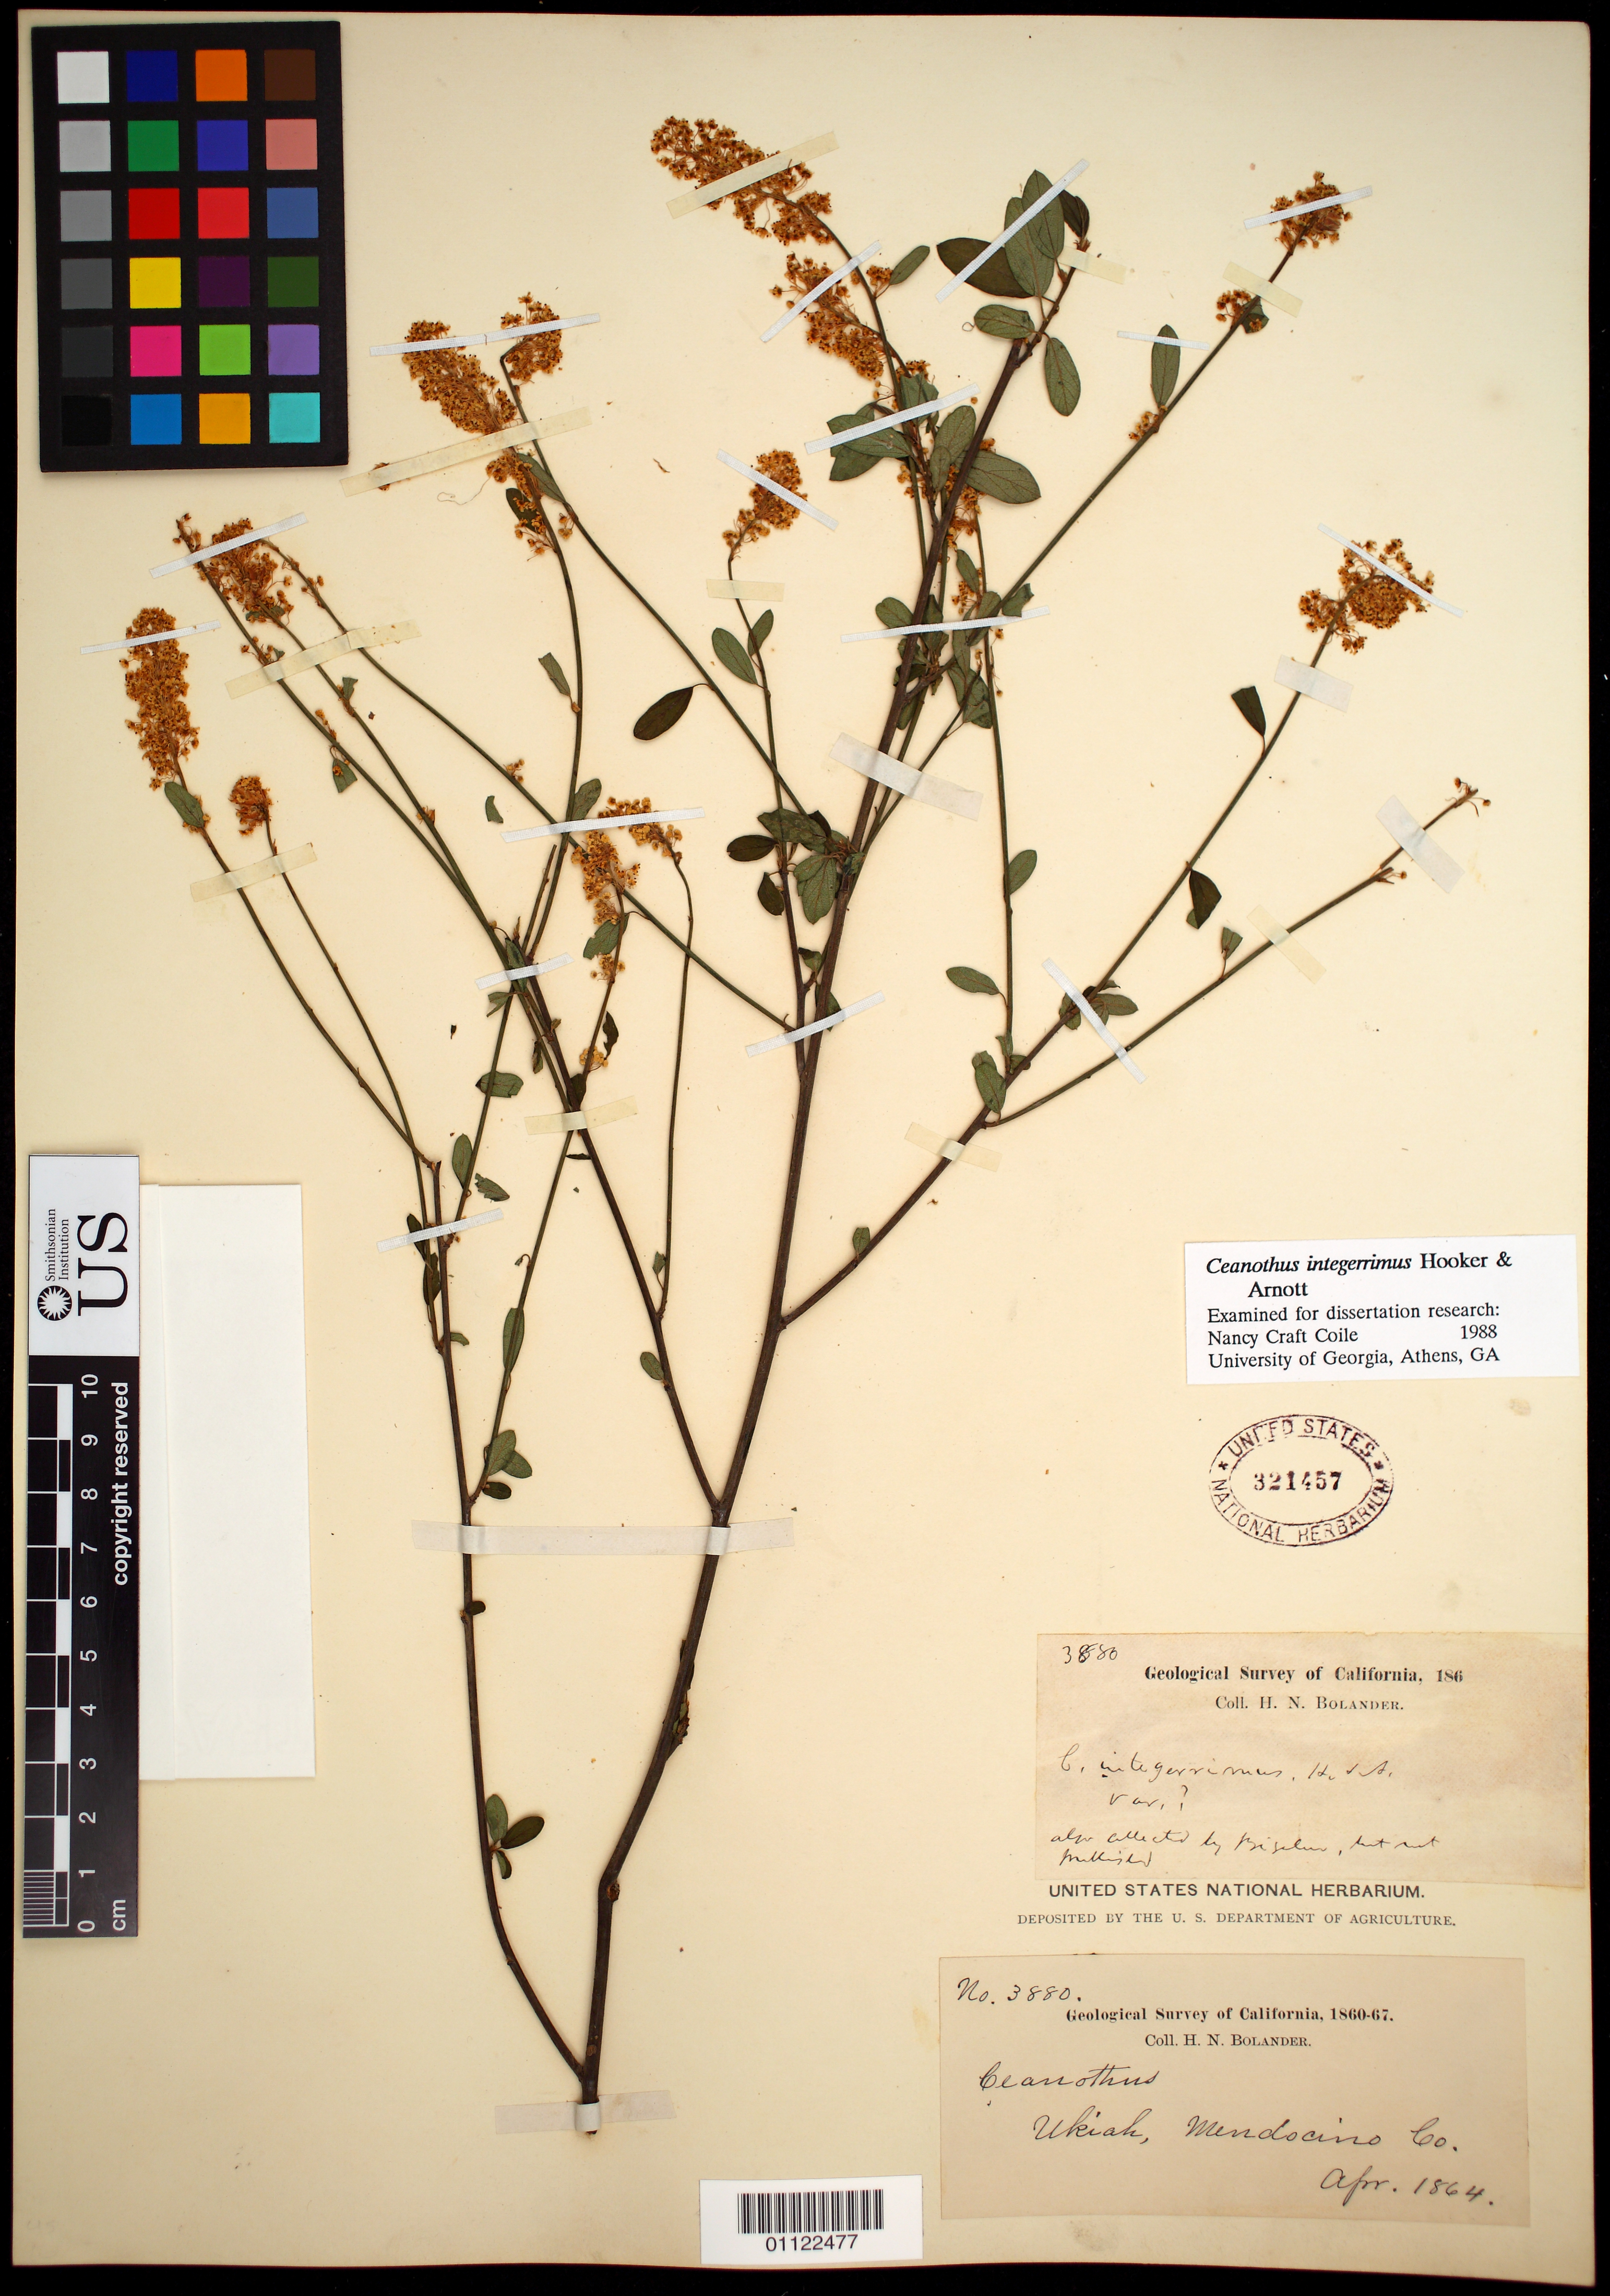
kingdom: Plantae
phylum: Tracheophyta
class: Magnoliopsida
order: Rosales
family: Rhamnaceae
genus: Ceanothus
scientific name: Ceanothus integerrimus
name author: Hook. & Arn.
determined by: Coile, N. C.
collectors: H. Bolander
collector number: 3880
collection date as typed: Apr 1864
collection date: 1864-04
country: United States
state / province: California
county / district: Mendocino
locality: Ukiah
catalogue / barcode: US 321457